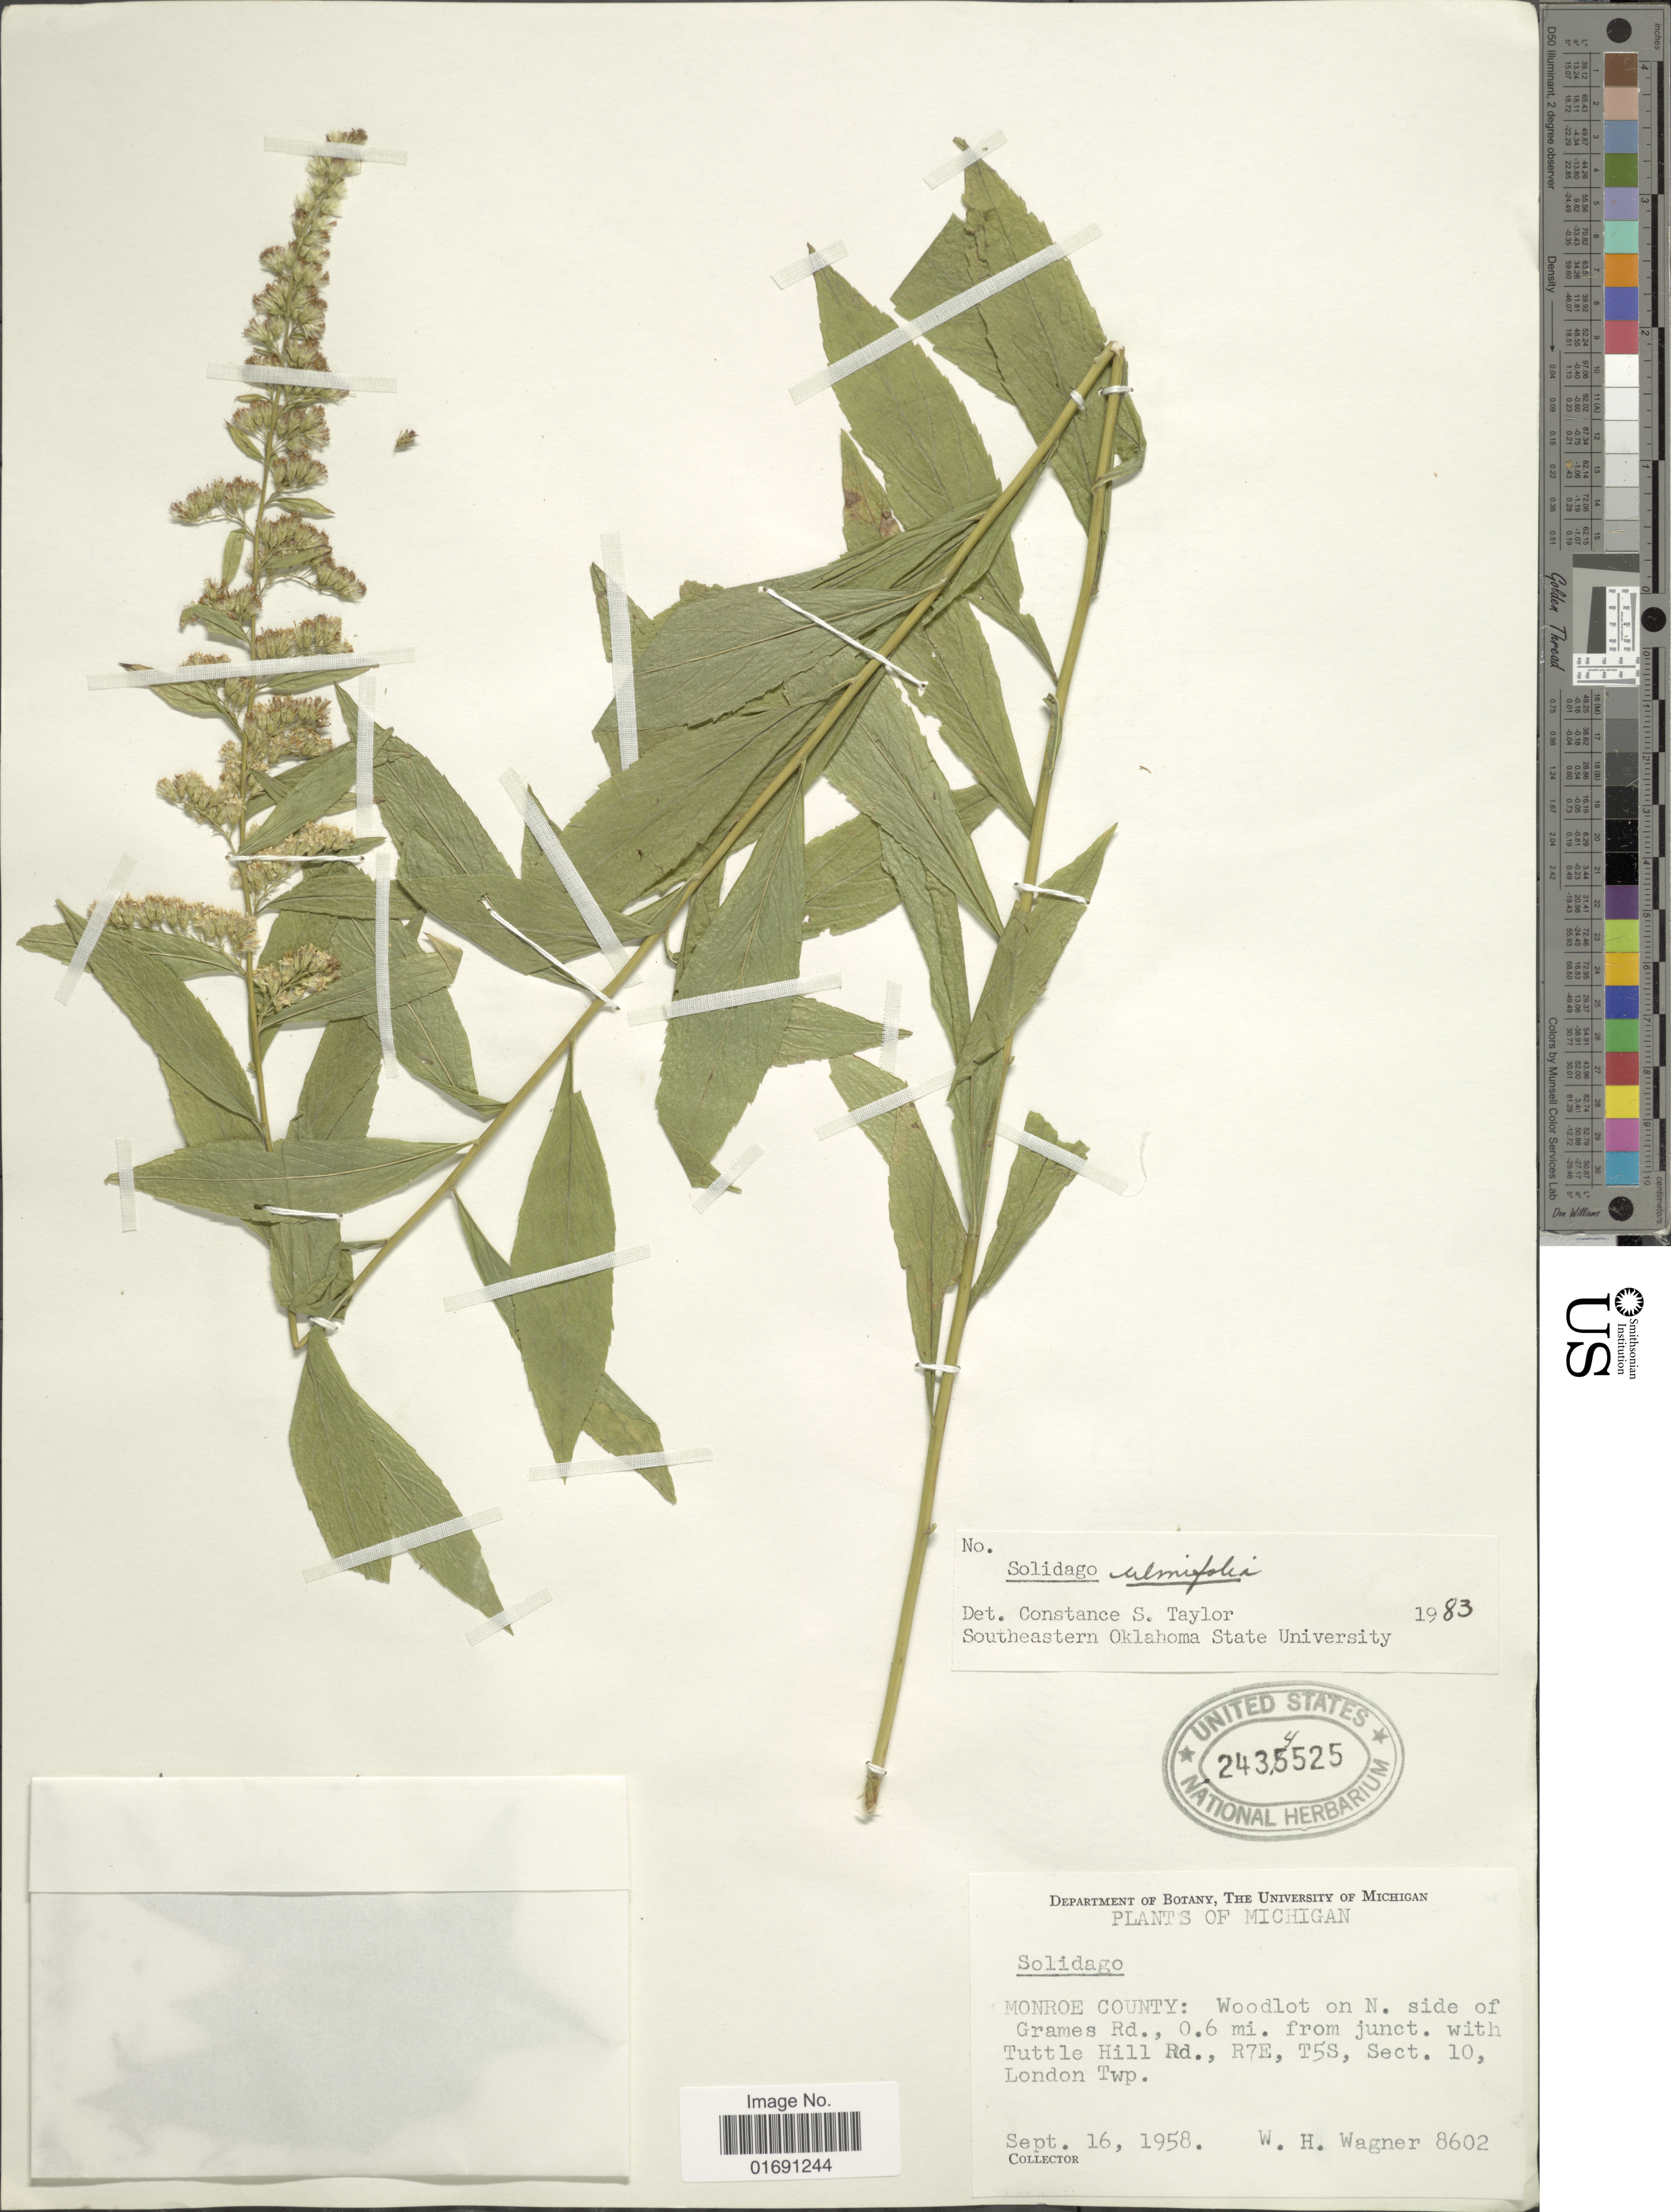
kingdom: Plantae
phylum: Tracheophyta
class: Magnoliopsida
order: Asterales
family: Asteraceae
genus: Solidago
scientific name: Solidago ulmifolia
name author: Muhl. ex Willd.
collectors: W. H. Wagner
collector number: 8602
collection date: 1958-09-16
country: United States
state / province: Michigan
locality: Monroe County: Woodlot on N side of Grames Rd., 0.6 mi. from junct with Tuttle Hill Rd., R7E, T5S, Sect. 10, Londn Twp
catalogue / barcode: US 2434525